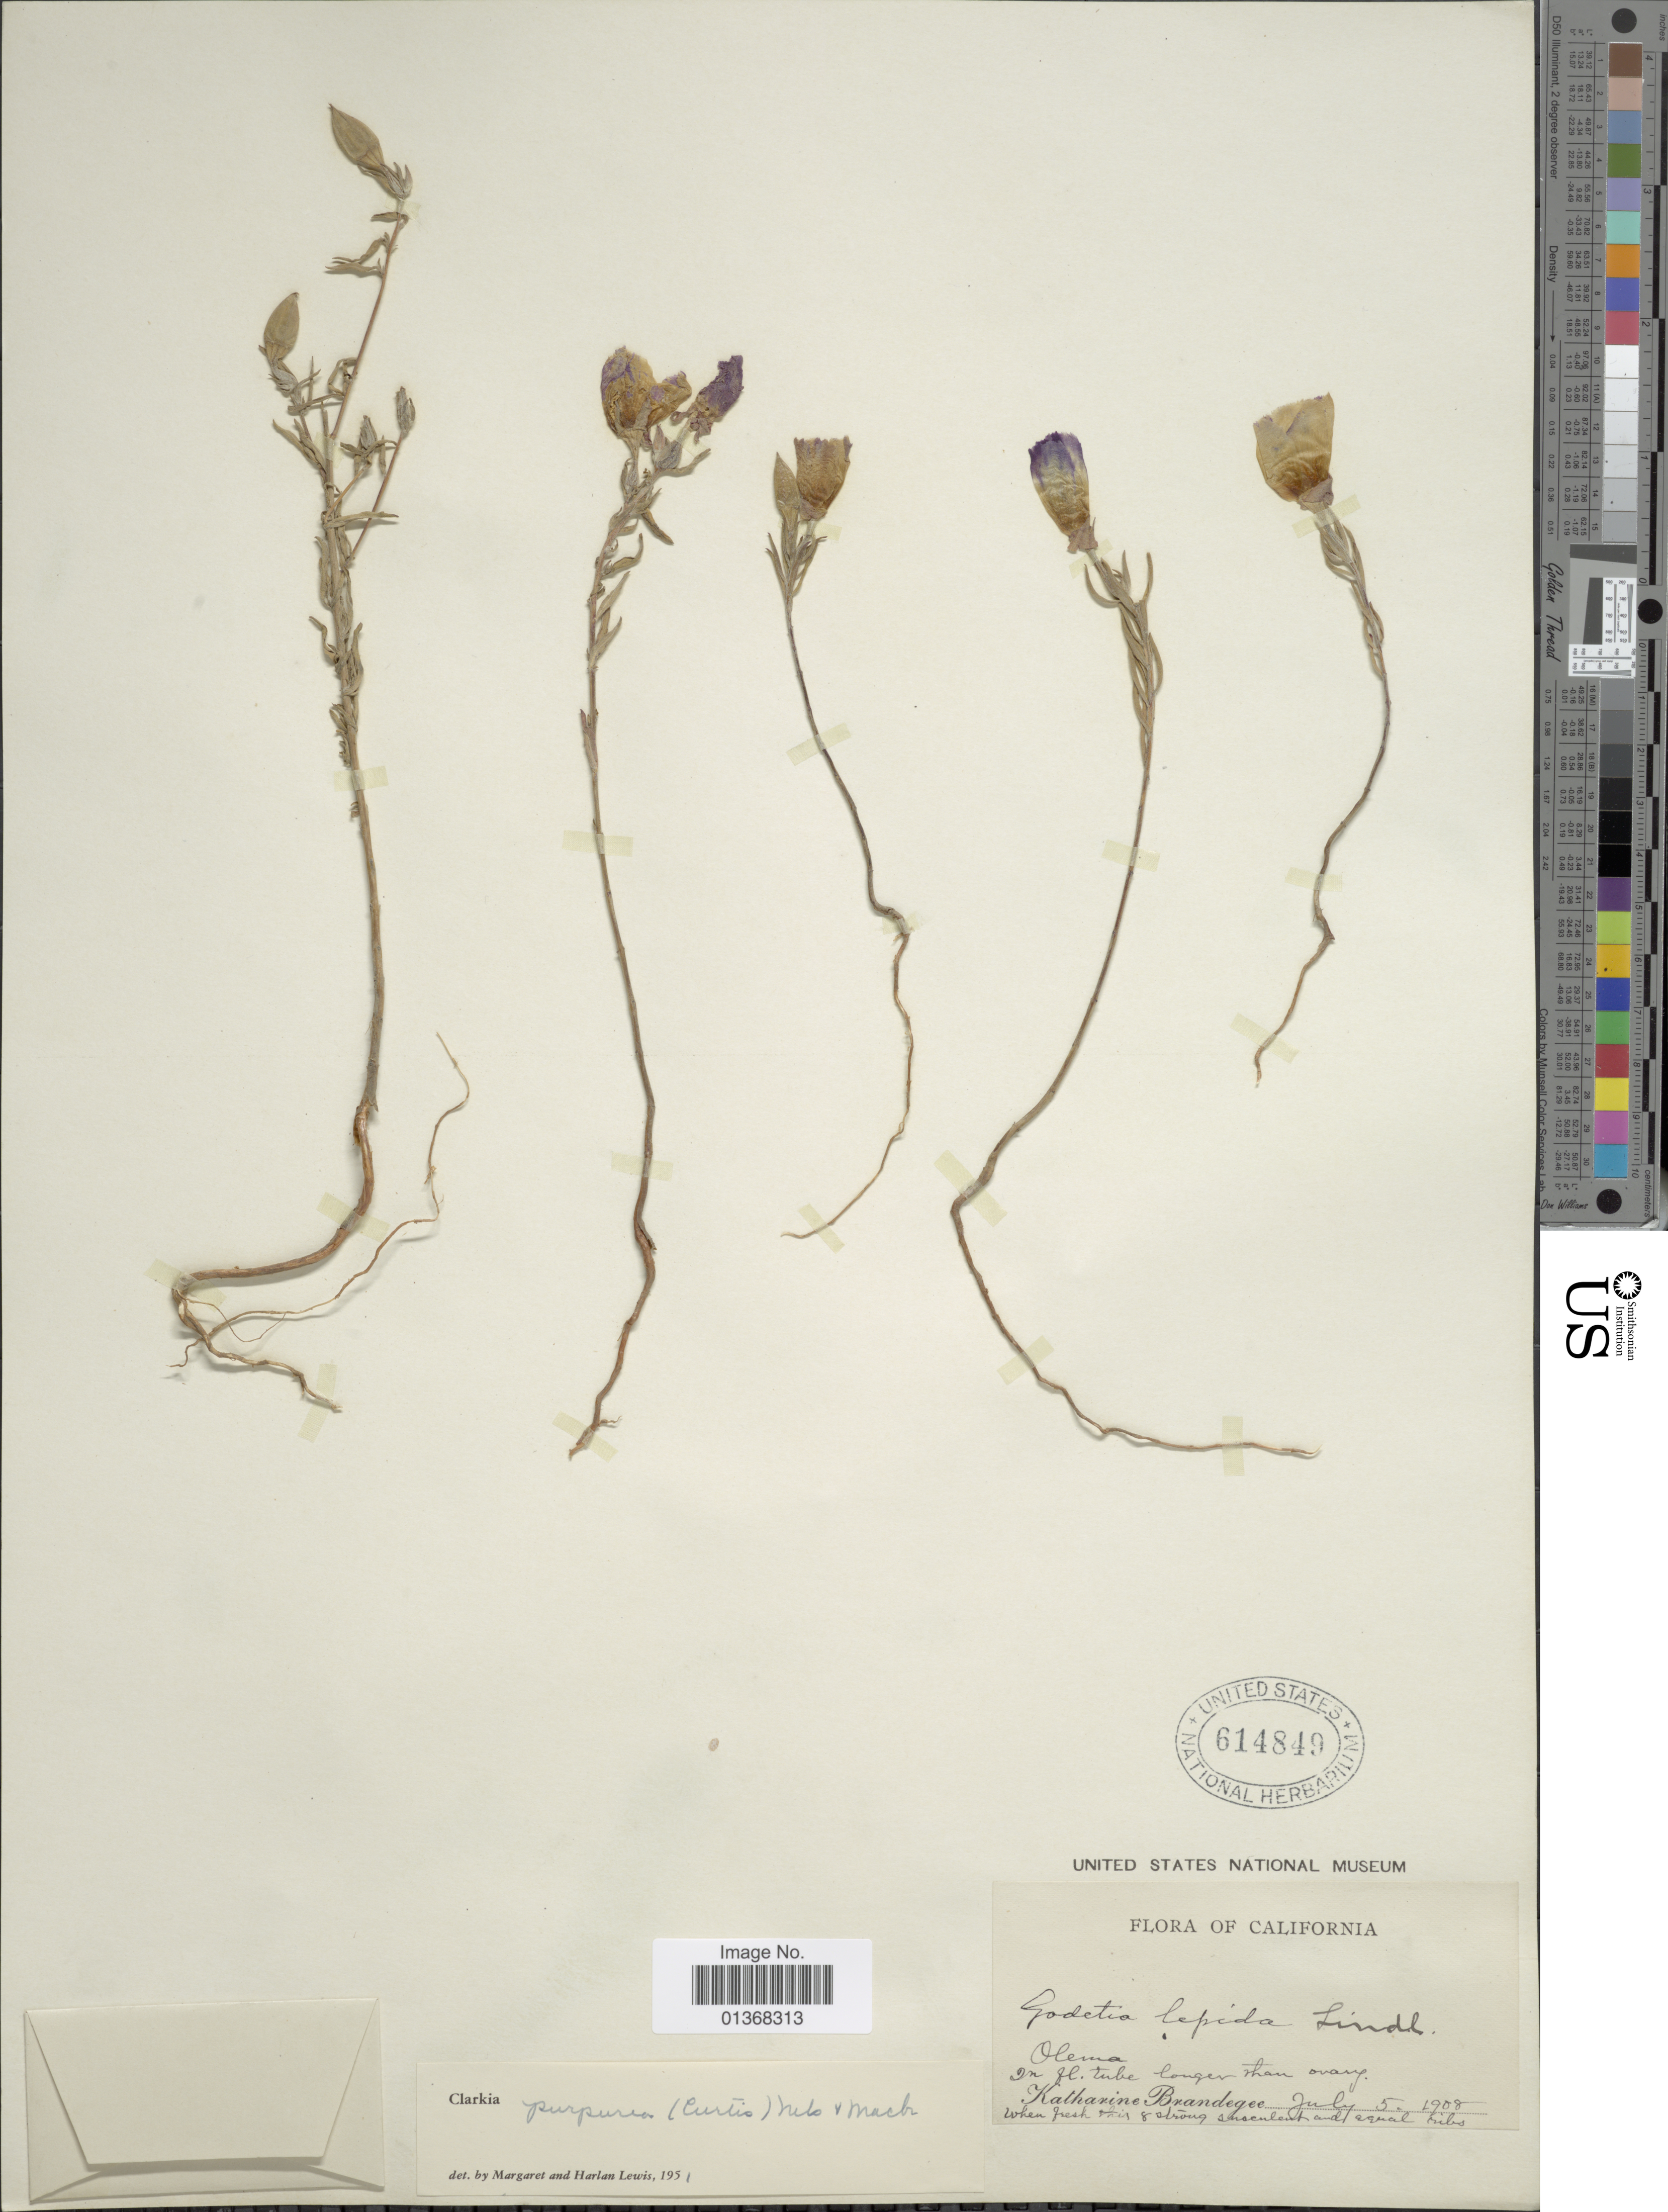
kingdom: Plantae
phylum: Tracheophyta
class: Magnoliopsida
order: Myrtales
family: Onagraceae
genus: Clarkia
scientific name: Clarkia purpurea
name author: (Curtis) A. Nelson & J.F. Macbr.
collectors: M. K. Brandegee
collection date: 1908-07-05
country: United States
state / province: California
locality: Olema [unsure placement]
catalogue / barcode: US 614849